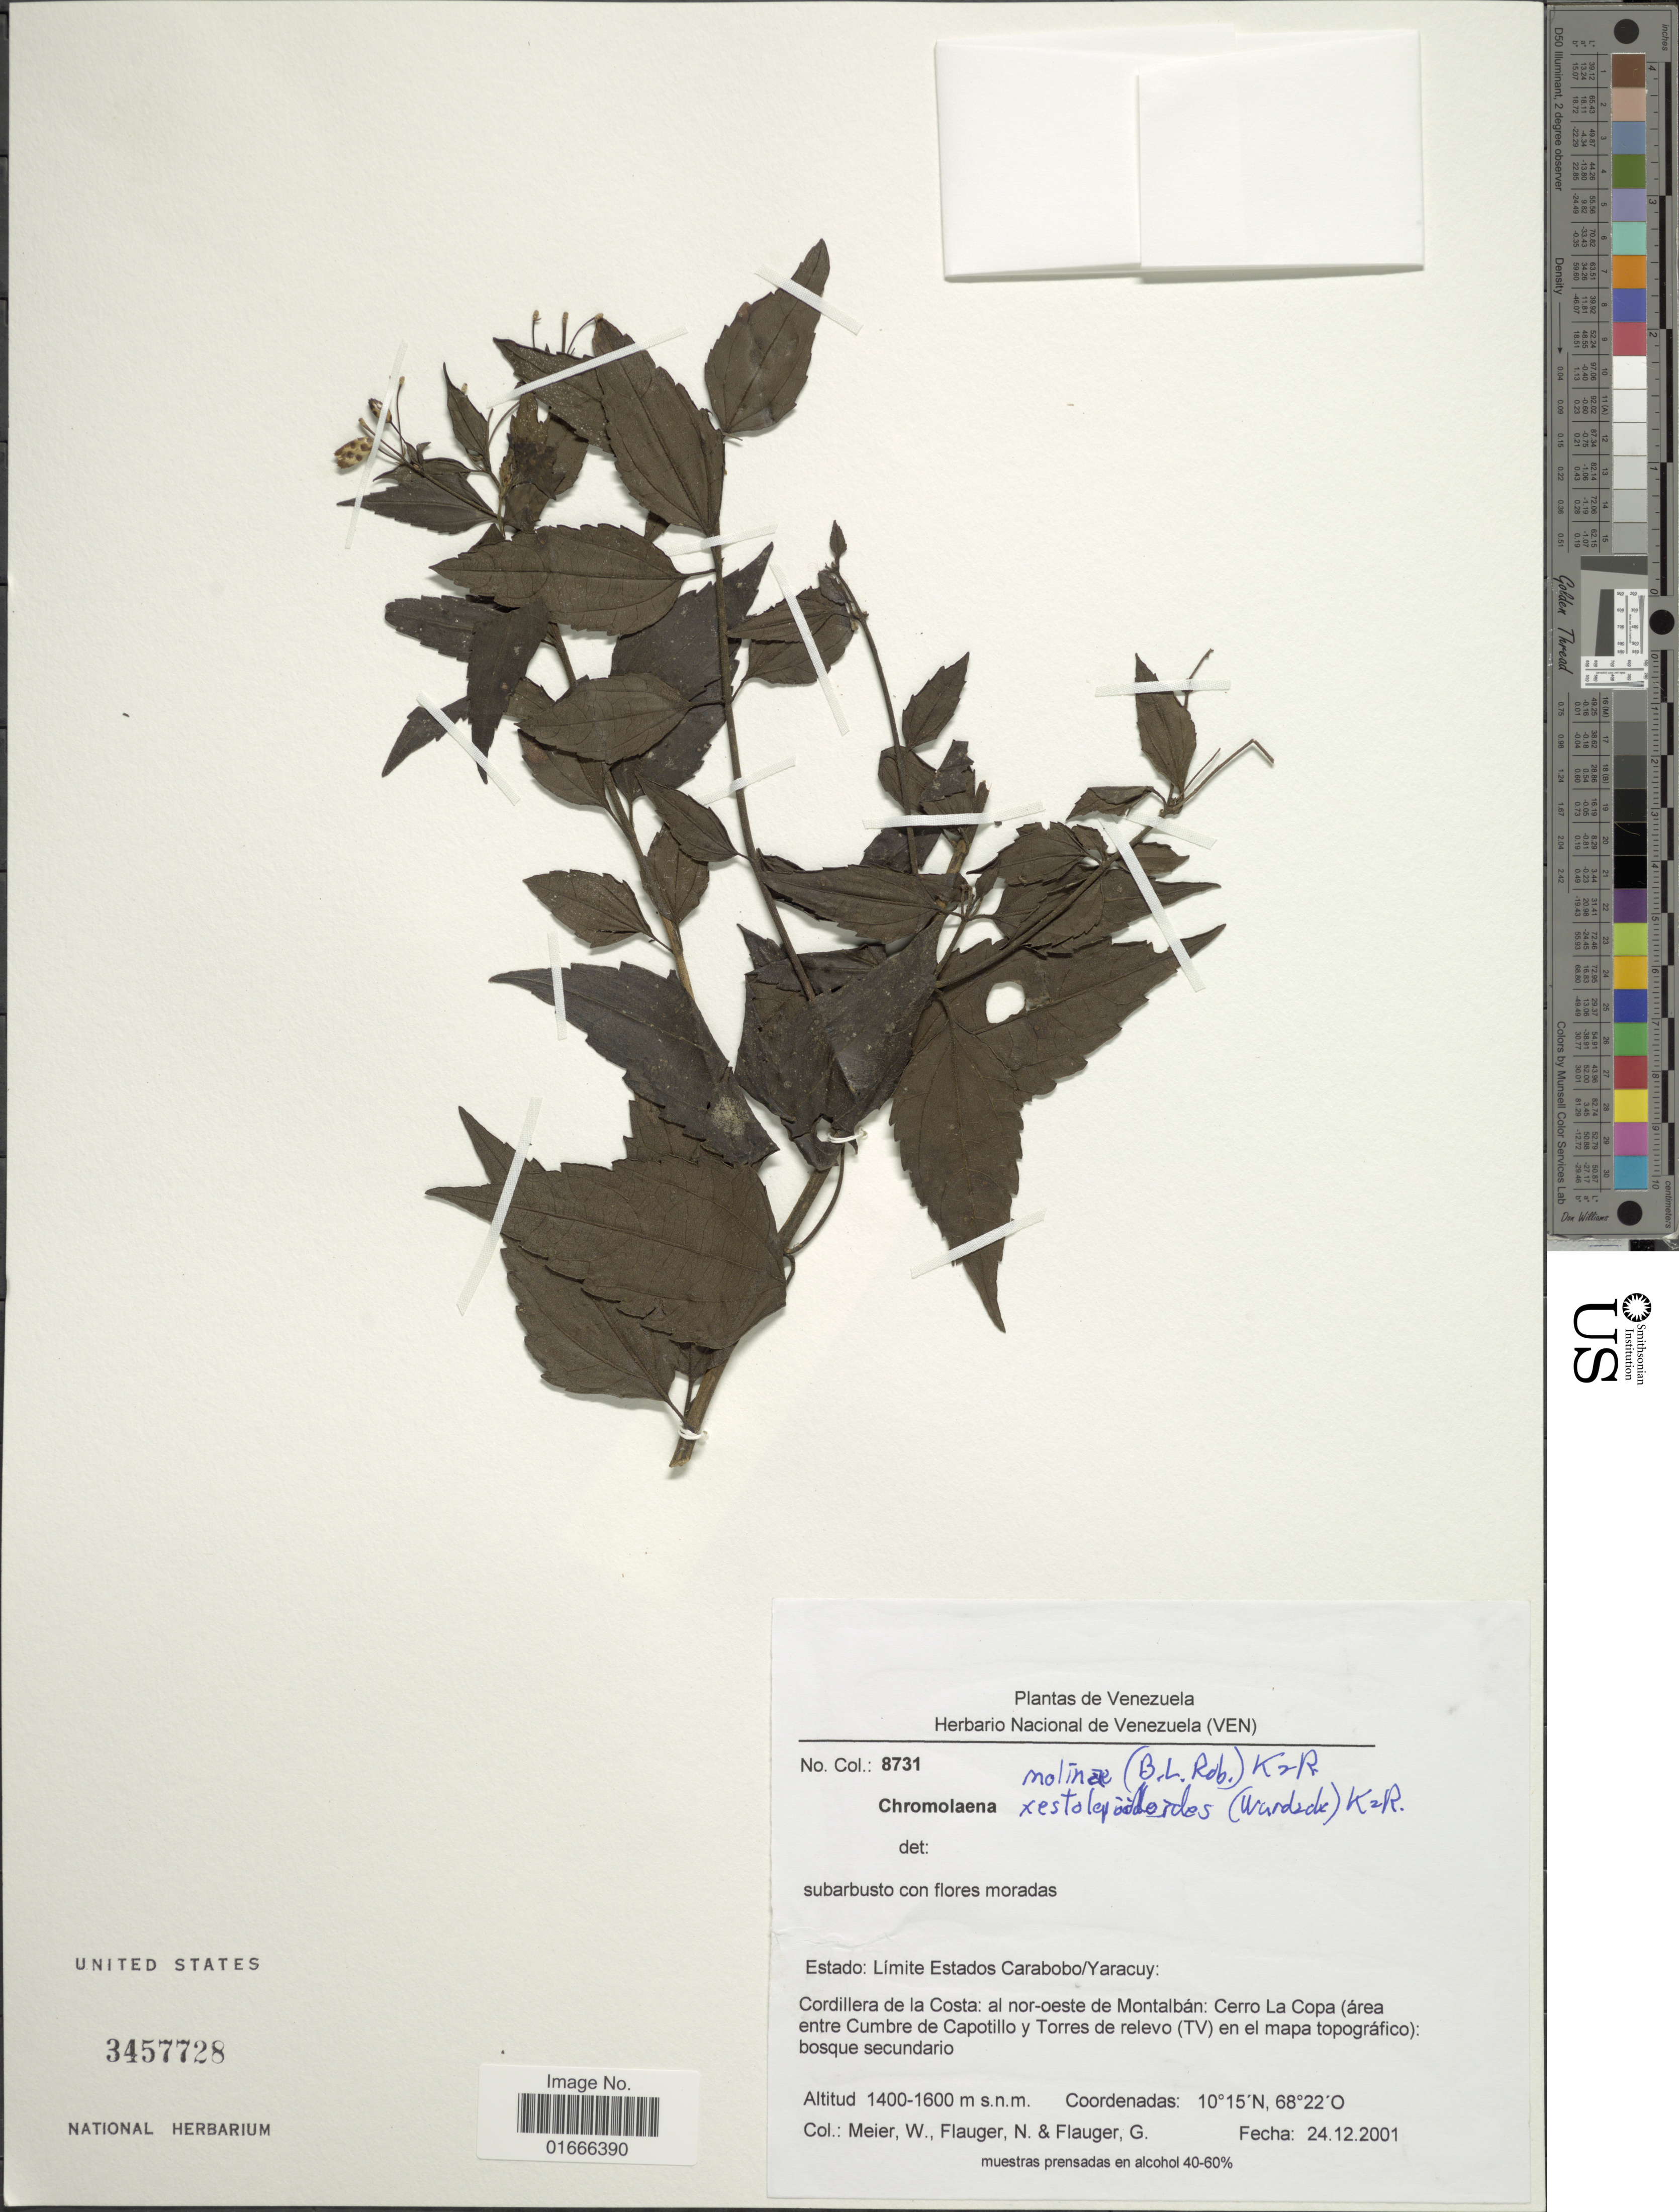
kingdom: Plantae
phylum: Tracheophyta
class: Magnoliopsida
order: Asterales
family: Asteraceae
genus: Chromolaena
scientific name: Chromolaena molina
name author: (B.L. Rob.) R.M. King & H. Rob.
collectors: W. Meier, N. Flauger & G. Flauger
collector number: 8731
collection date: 2001-12-24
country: Venezuela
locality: Limite Estados Carabobo/Yaracuy, Cordillera de la Costa, al nor-oeste de Montalban, Cerro La Copa (area entre Cumbre de Capotillo y Torres de relevo (TV)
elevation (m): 1400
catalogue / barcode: US 3457728